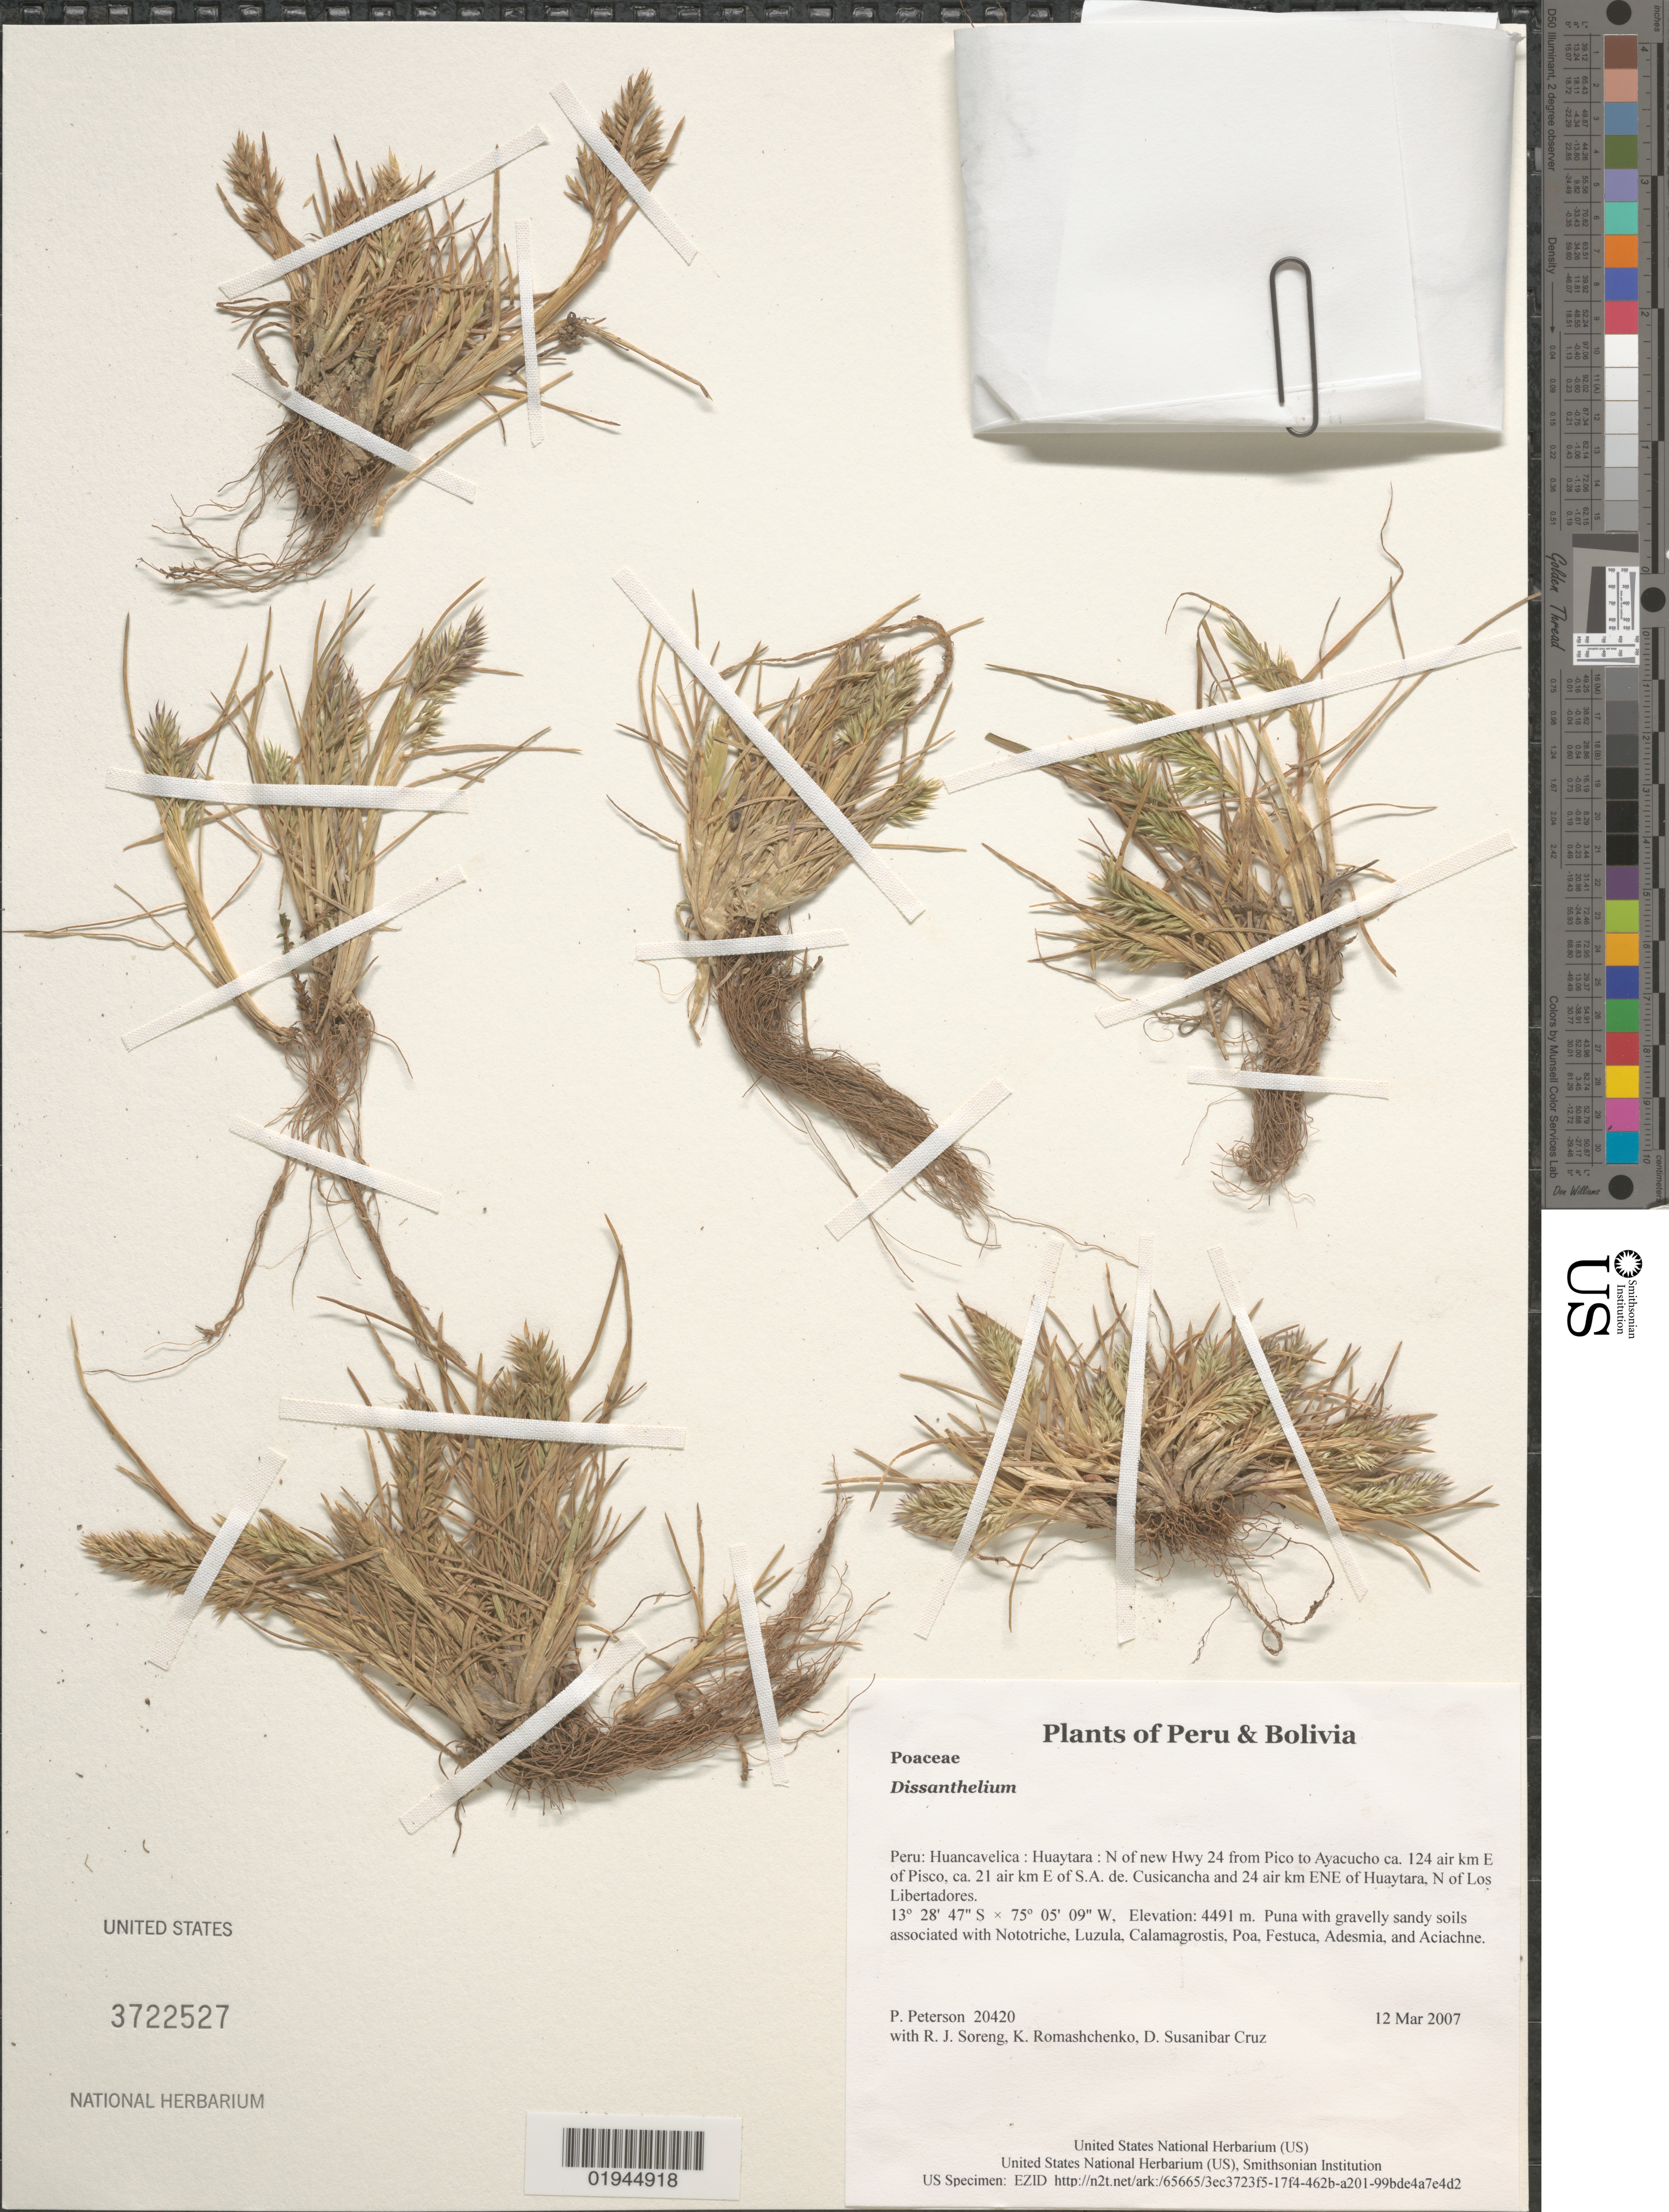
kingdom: Plantae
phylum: Tracheophyta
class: Liliopsida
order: Poales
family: Poaceae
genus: Dissanthelium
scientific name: Dissanthelium sp.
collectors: P. M. Peterson, R. J. Soreng, K. Romashchenko & D. Susanibar Cruz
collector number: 20420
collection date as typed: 12 Mar 2007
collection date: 2007-03-12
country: Peru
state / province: Huancavelica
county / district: Huaytara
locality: N of new Hwy 24 from Pico to Ayacucho ca. 124 air km E of Pisco, ca. 21 air km E of S.A. de. Cusicancha and 24 air km ENE of Huaytara, N of Los Libertadores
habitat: Puna with gravelly sandy soils associated with Nototriche, Luzula, Calamagrostis, Poa, Festuca, Adesmia, and Aciachne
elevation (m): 4491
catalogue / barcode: US 3722527